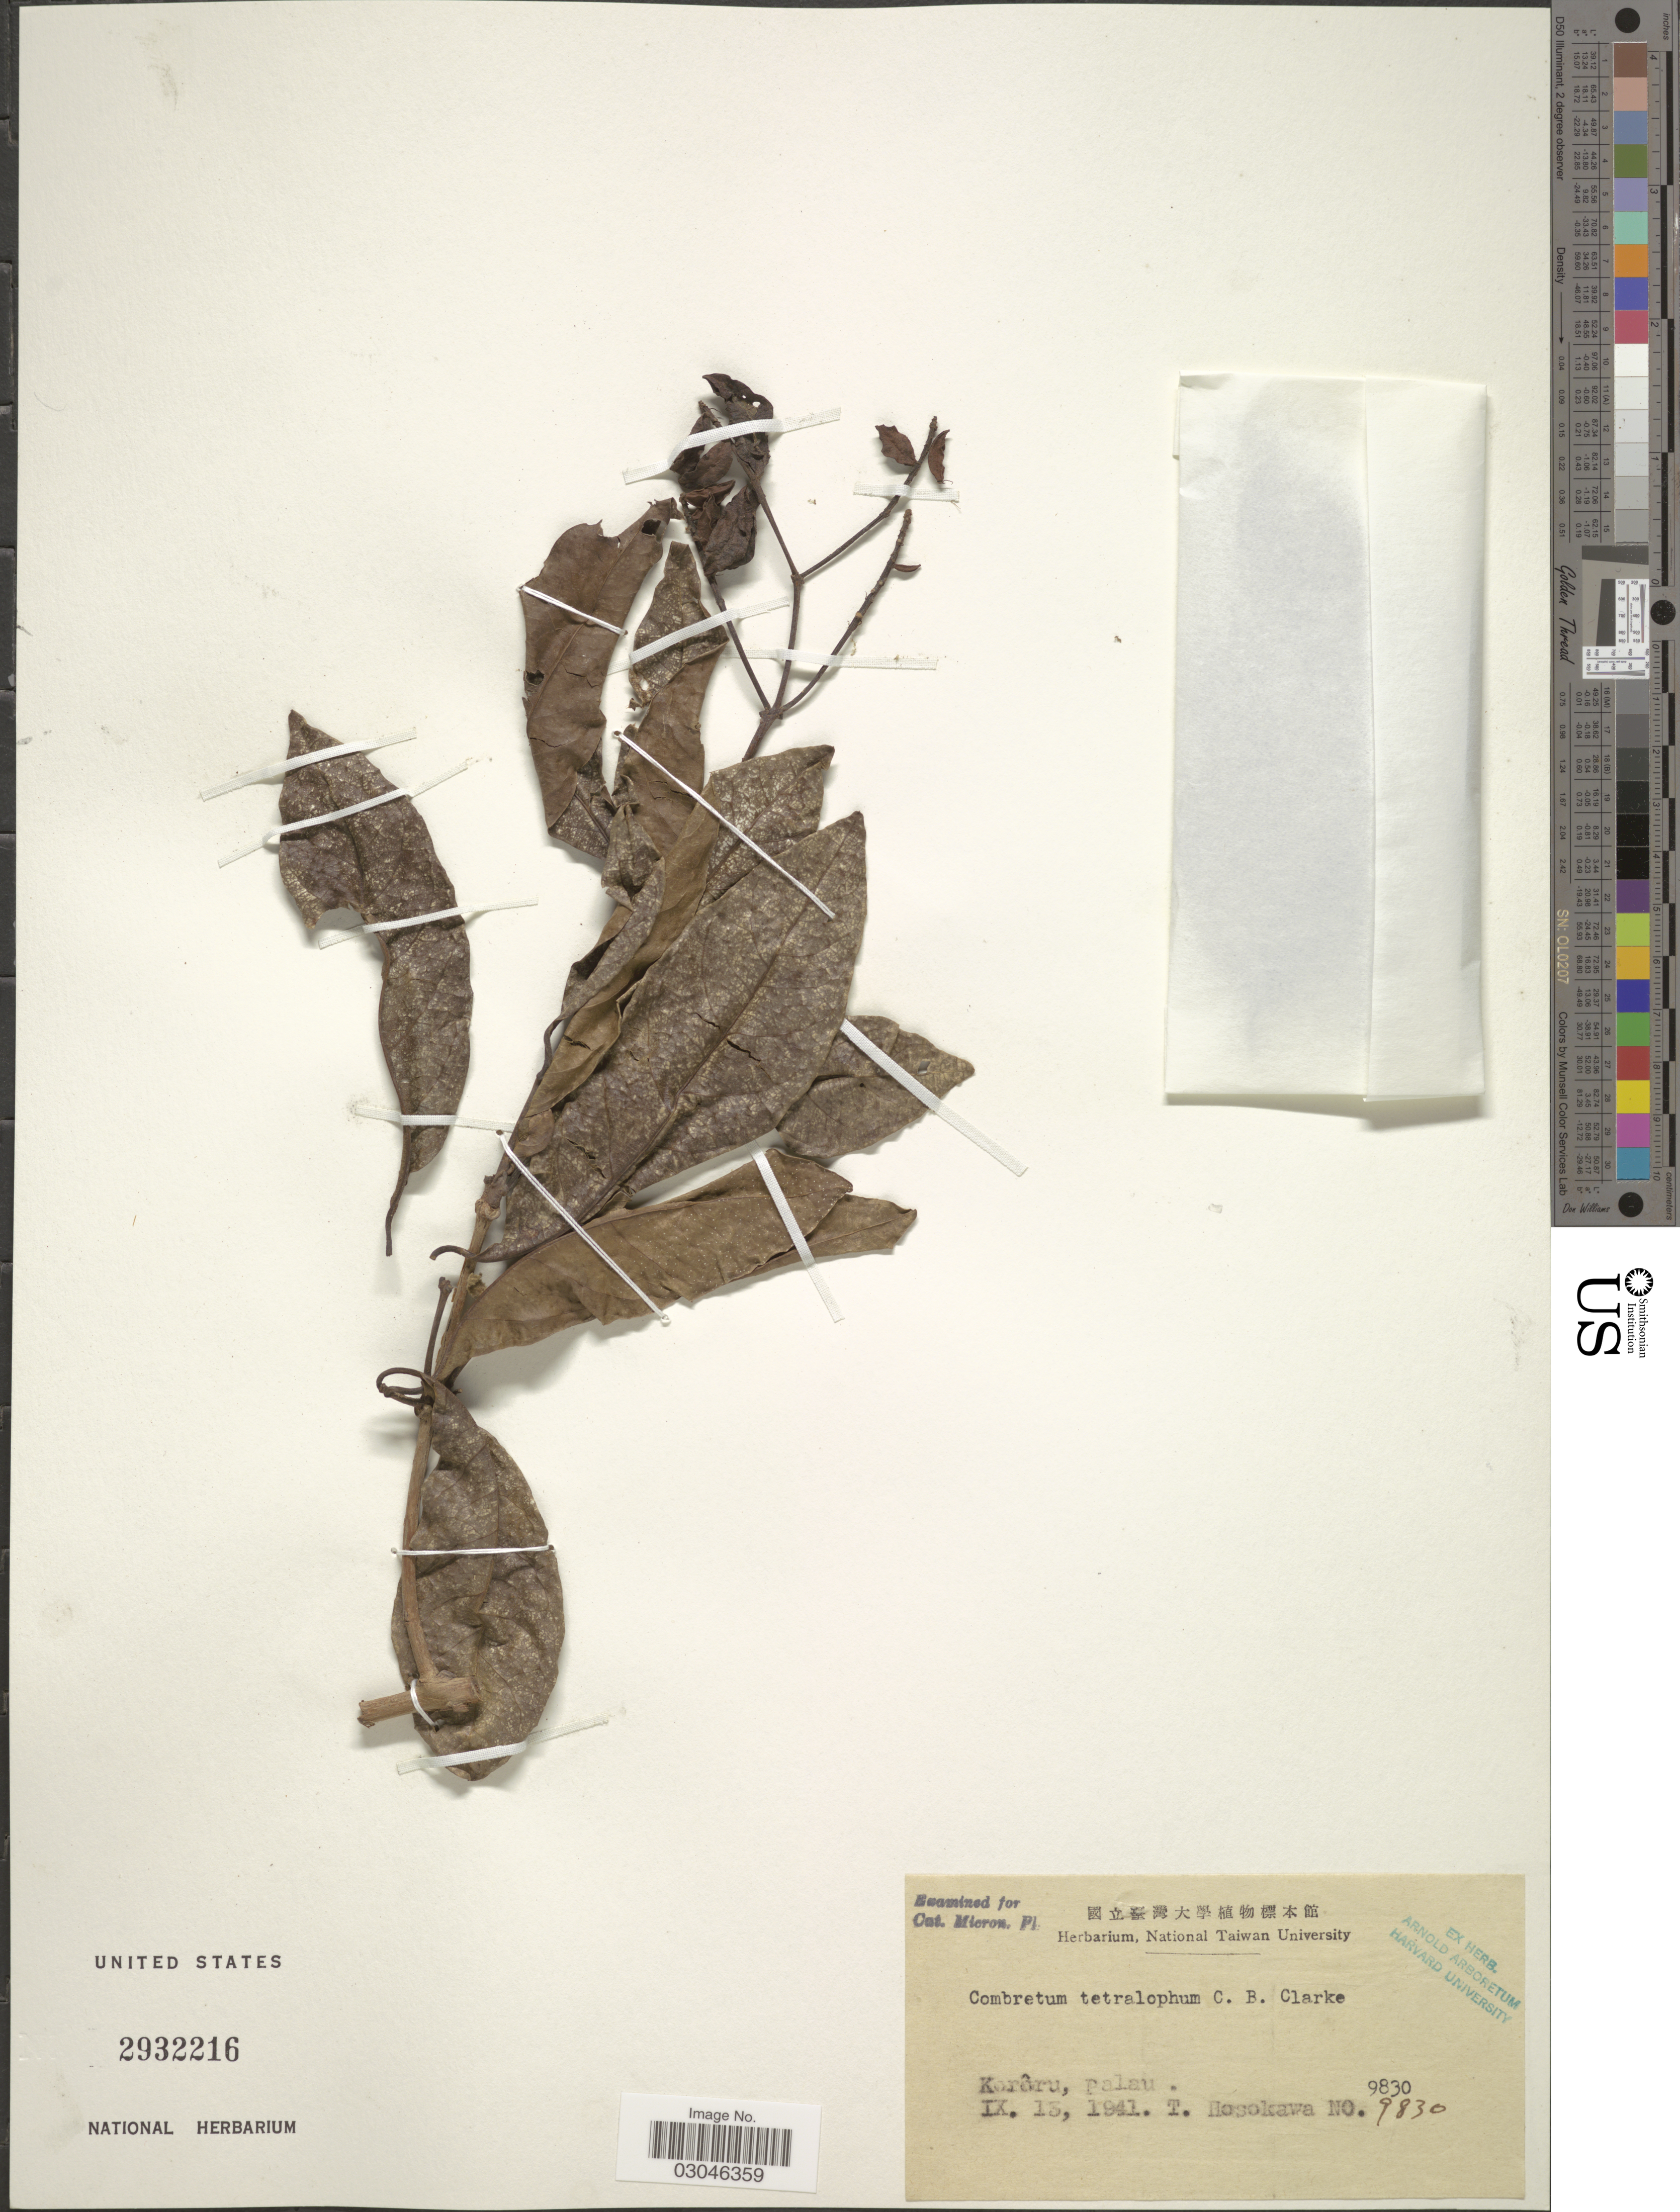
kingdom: Plantae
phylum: Tracheophyta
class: Magnoliopsida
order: Myrtales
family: Combretaceae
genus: Combretum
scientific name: Combretum tetralophum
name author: C.B. Clarke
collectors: T. Hosokawa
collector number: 9830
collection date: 1941-09-13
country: Palau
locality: Korôru, Palau.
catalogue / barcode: US 2932216